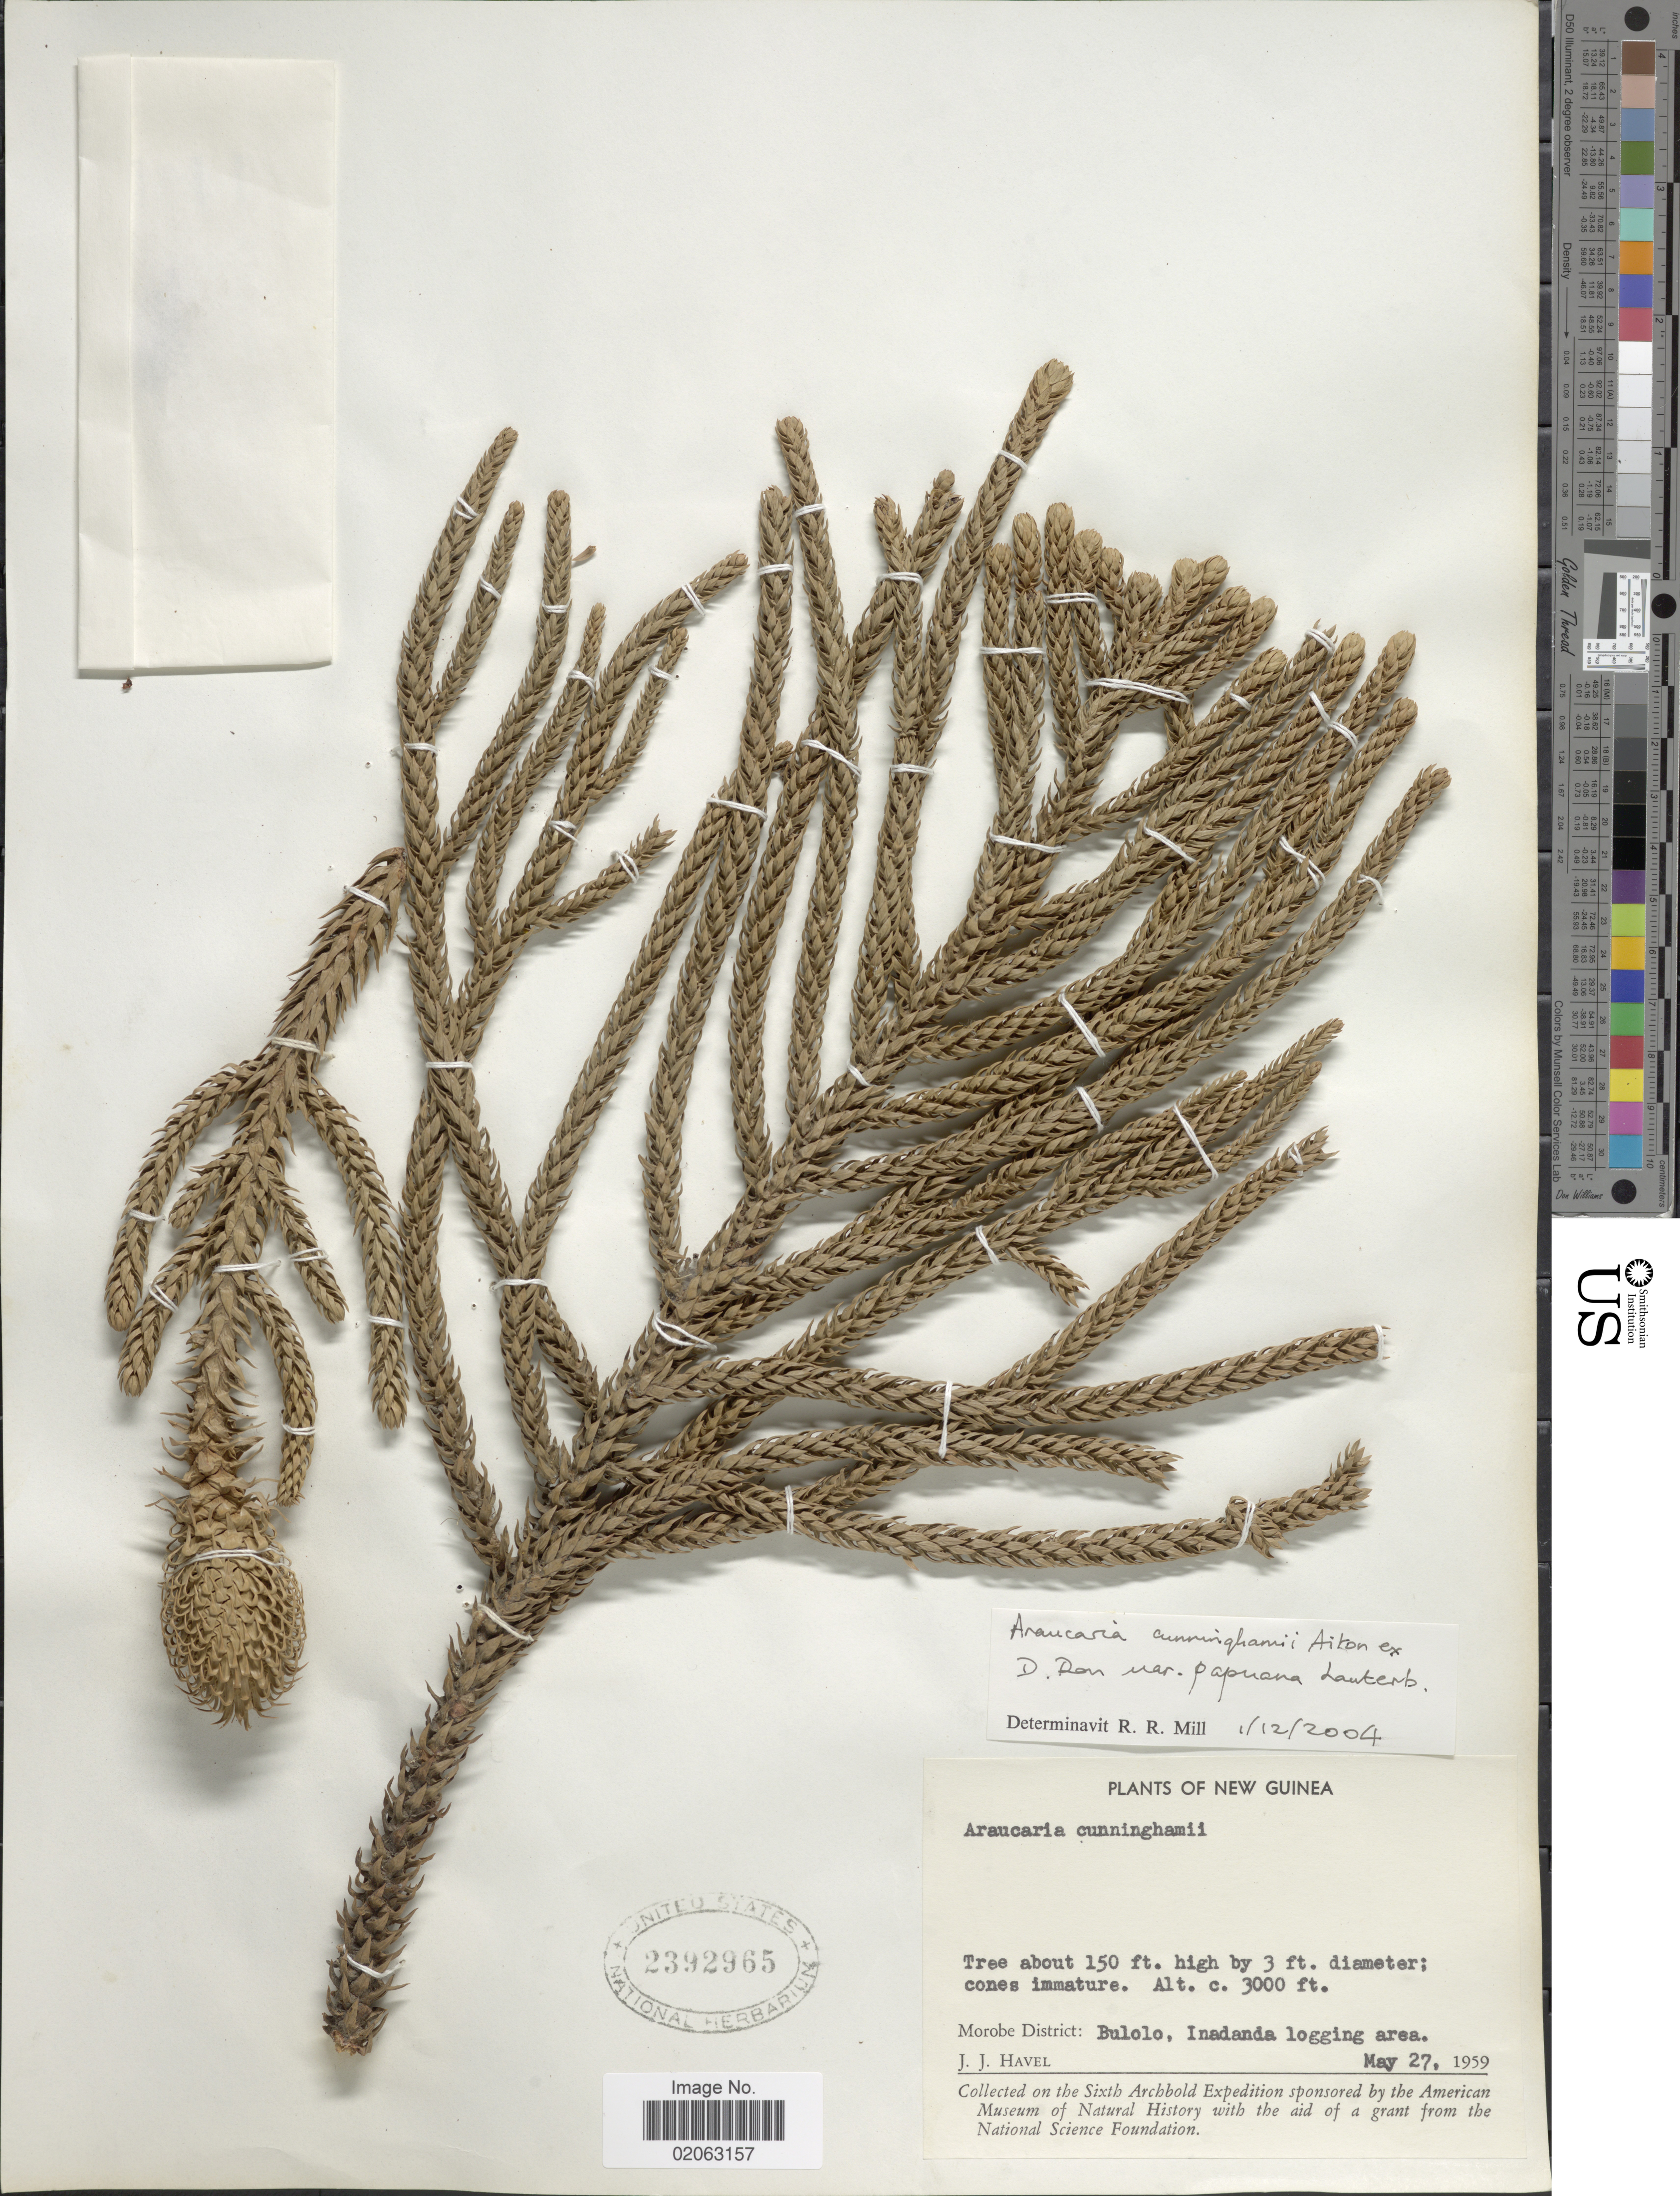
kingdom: Plantae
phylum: Tracheophyta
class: Pinopsida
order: Pinales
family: Araucariaceae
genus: Araucaria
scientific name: Araucaria cunninghamii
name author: Aiton ex D. Don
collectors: J. Havel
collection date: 1959-05-27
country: Papua New Guinea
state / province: Morobe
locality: Bulolo, Inadanda logging area.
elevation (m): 914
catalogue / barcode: US 2392965